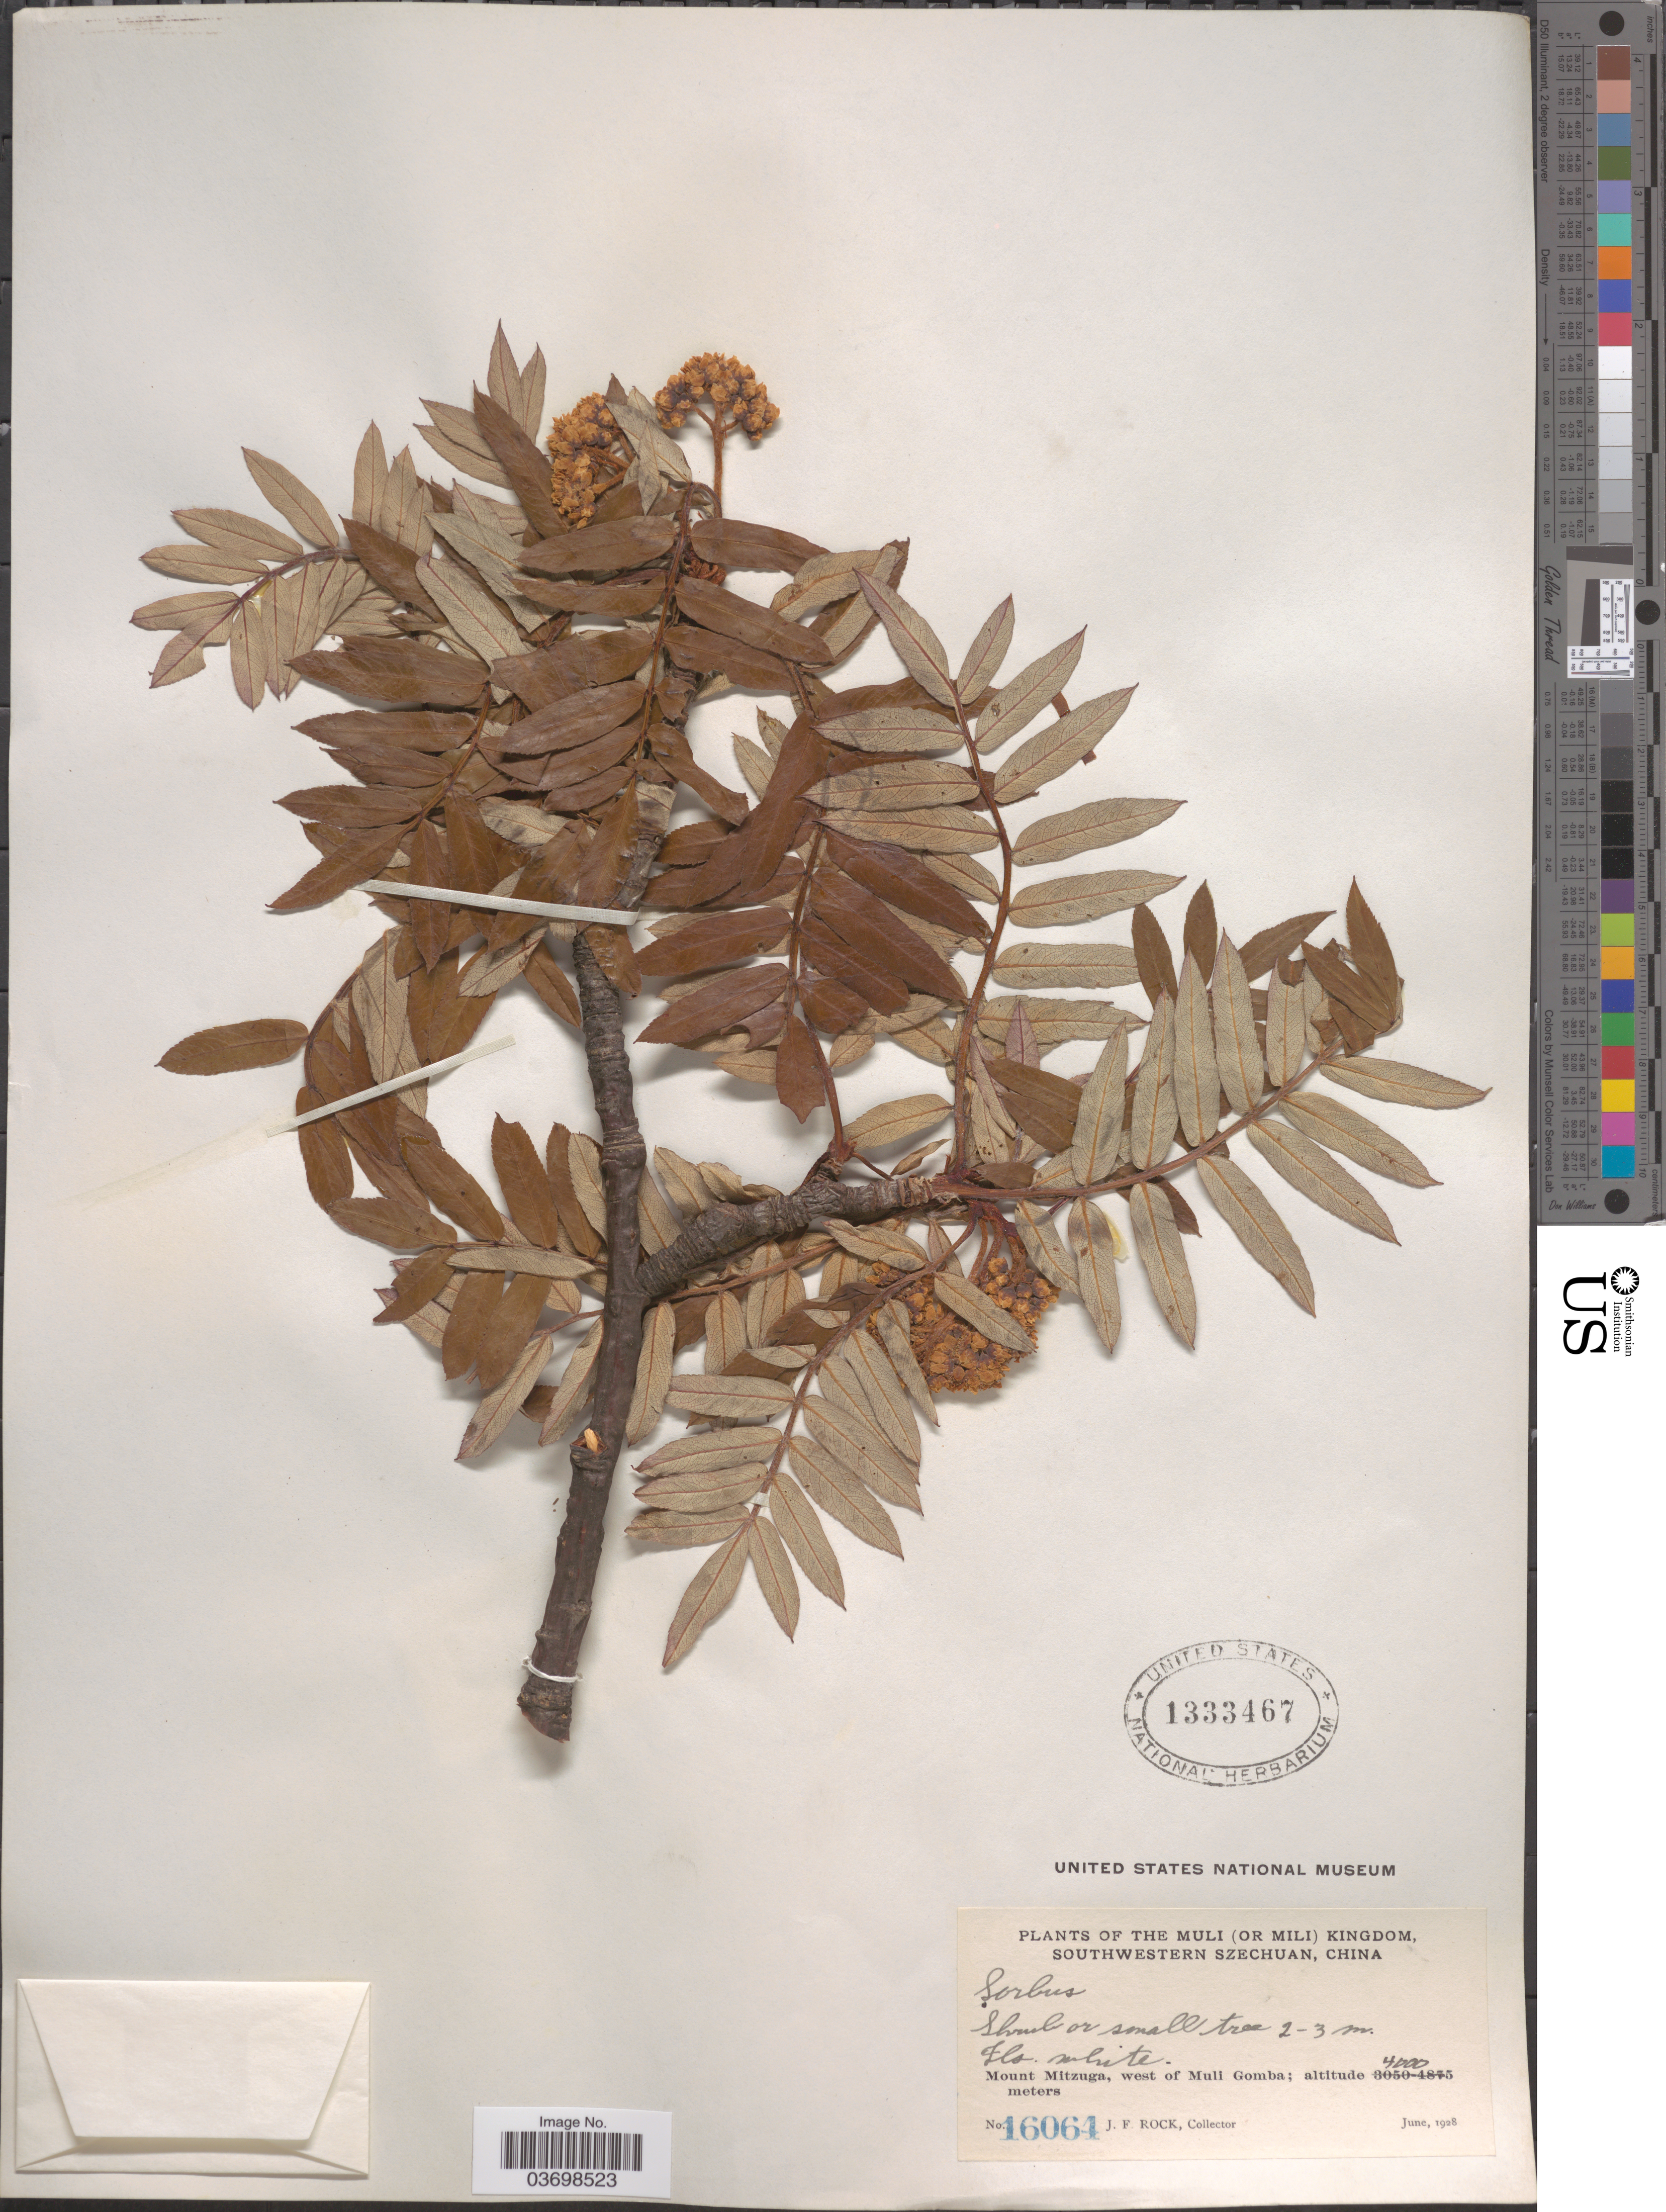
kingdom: Plantae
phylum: Tracheophyta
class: Magnoliopsida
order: Rosales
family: Rosaceae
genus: Sorbus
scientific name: Sorbus sp.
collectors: J. Rock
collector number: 16064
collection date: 1928-06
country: China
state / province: Sichuan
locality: The Muli (or Mili) Kingdom. Southwestern Szechuan. Mount Mitzuga, west of Muli Gomba.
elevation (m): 4000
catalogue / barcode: US 1333467